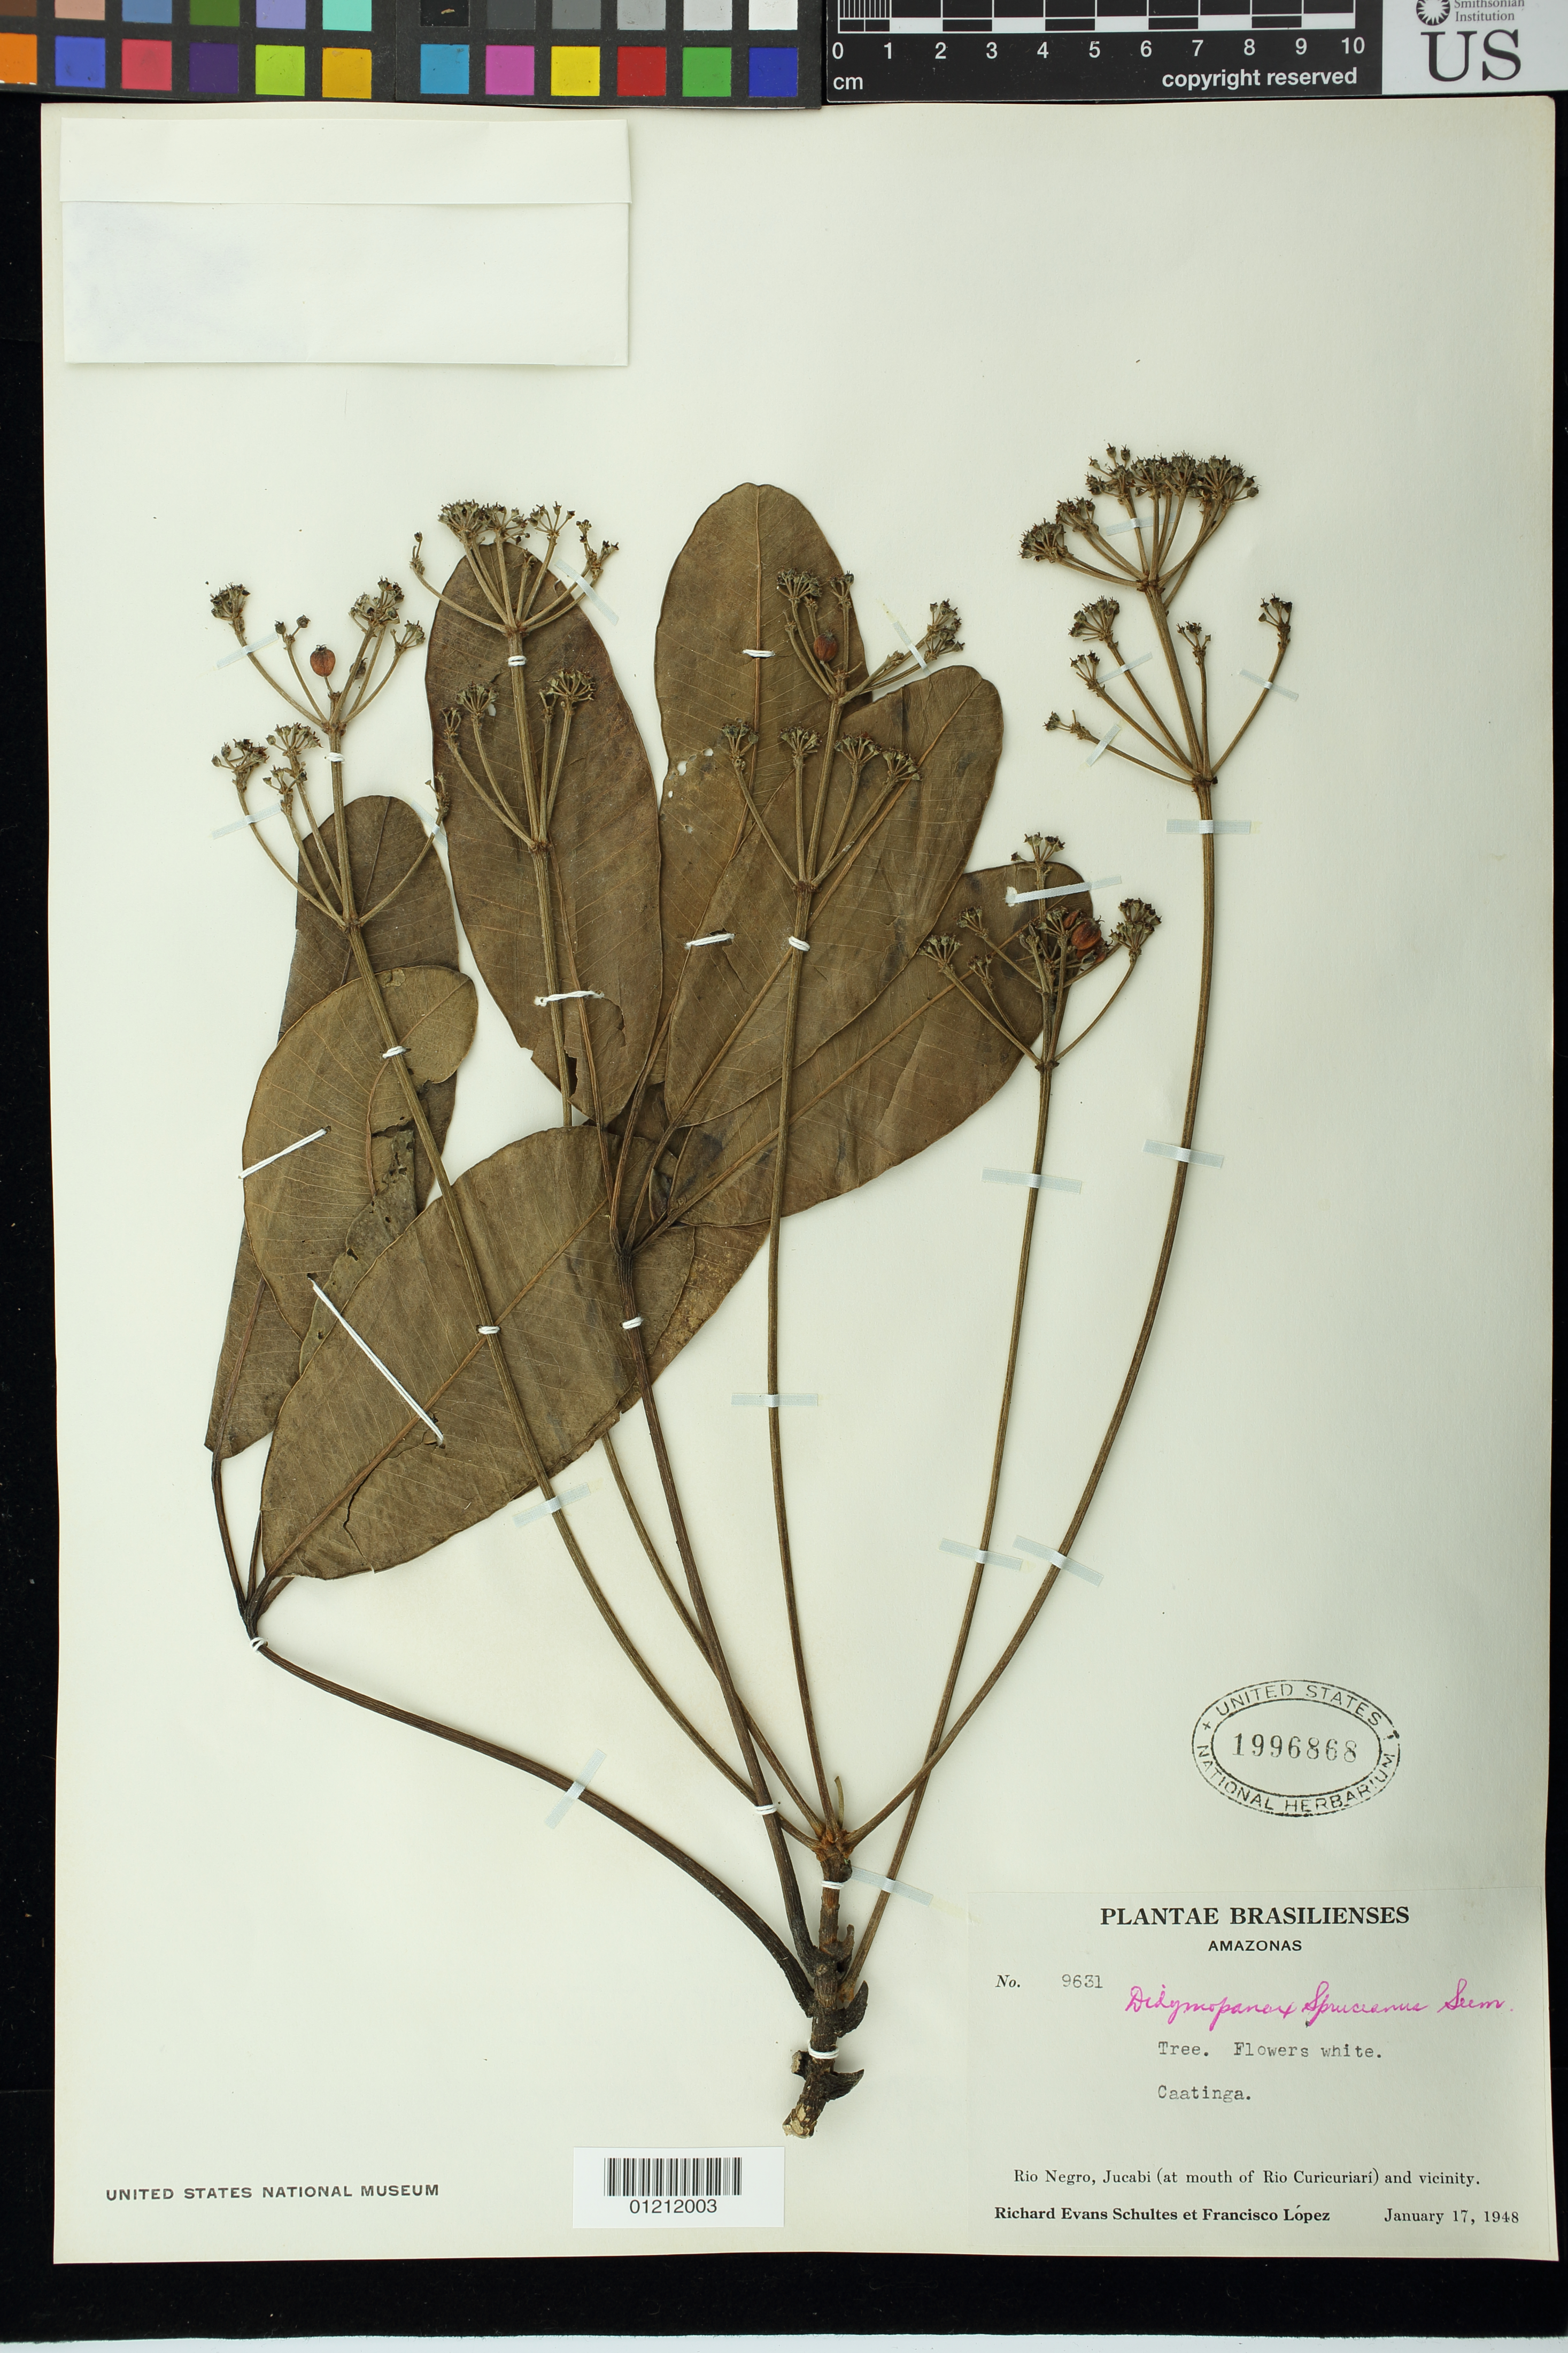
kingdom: Plantae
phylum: Tracheophyta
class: Magnoliopsida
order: Apiales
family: Araliaceae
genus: Schefflera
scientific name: Schefflera spruceana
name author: (Seem.) Maguire et al.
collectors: R. E. Schultes & F. Lopéz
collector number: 9631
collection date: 1948-01-17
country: Brazil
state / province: Amazonas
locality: Caatinga. Rio Negro, Jucabi (at mouth of Rio Curicuriarí) and vicinity.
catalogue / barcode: US 1996868